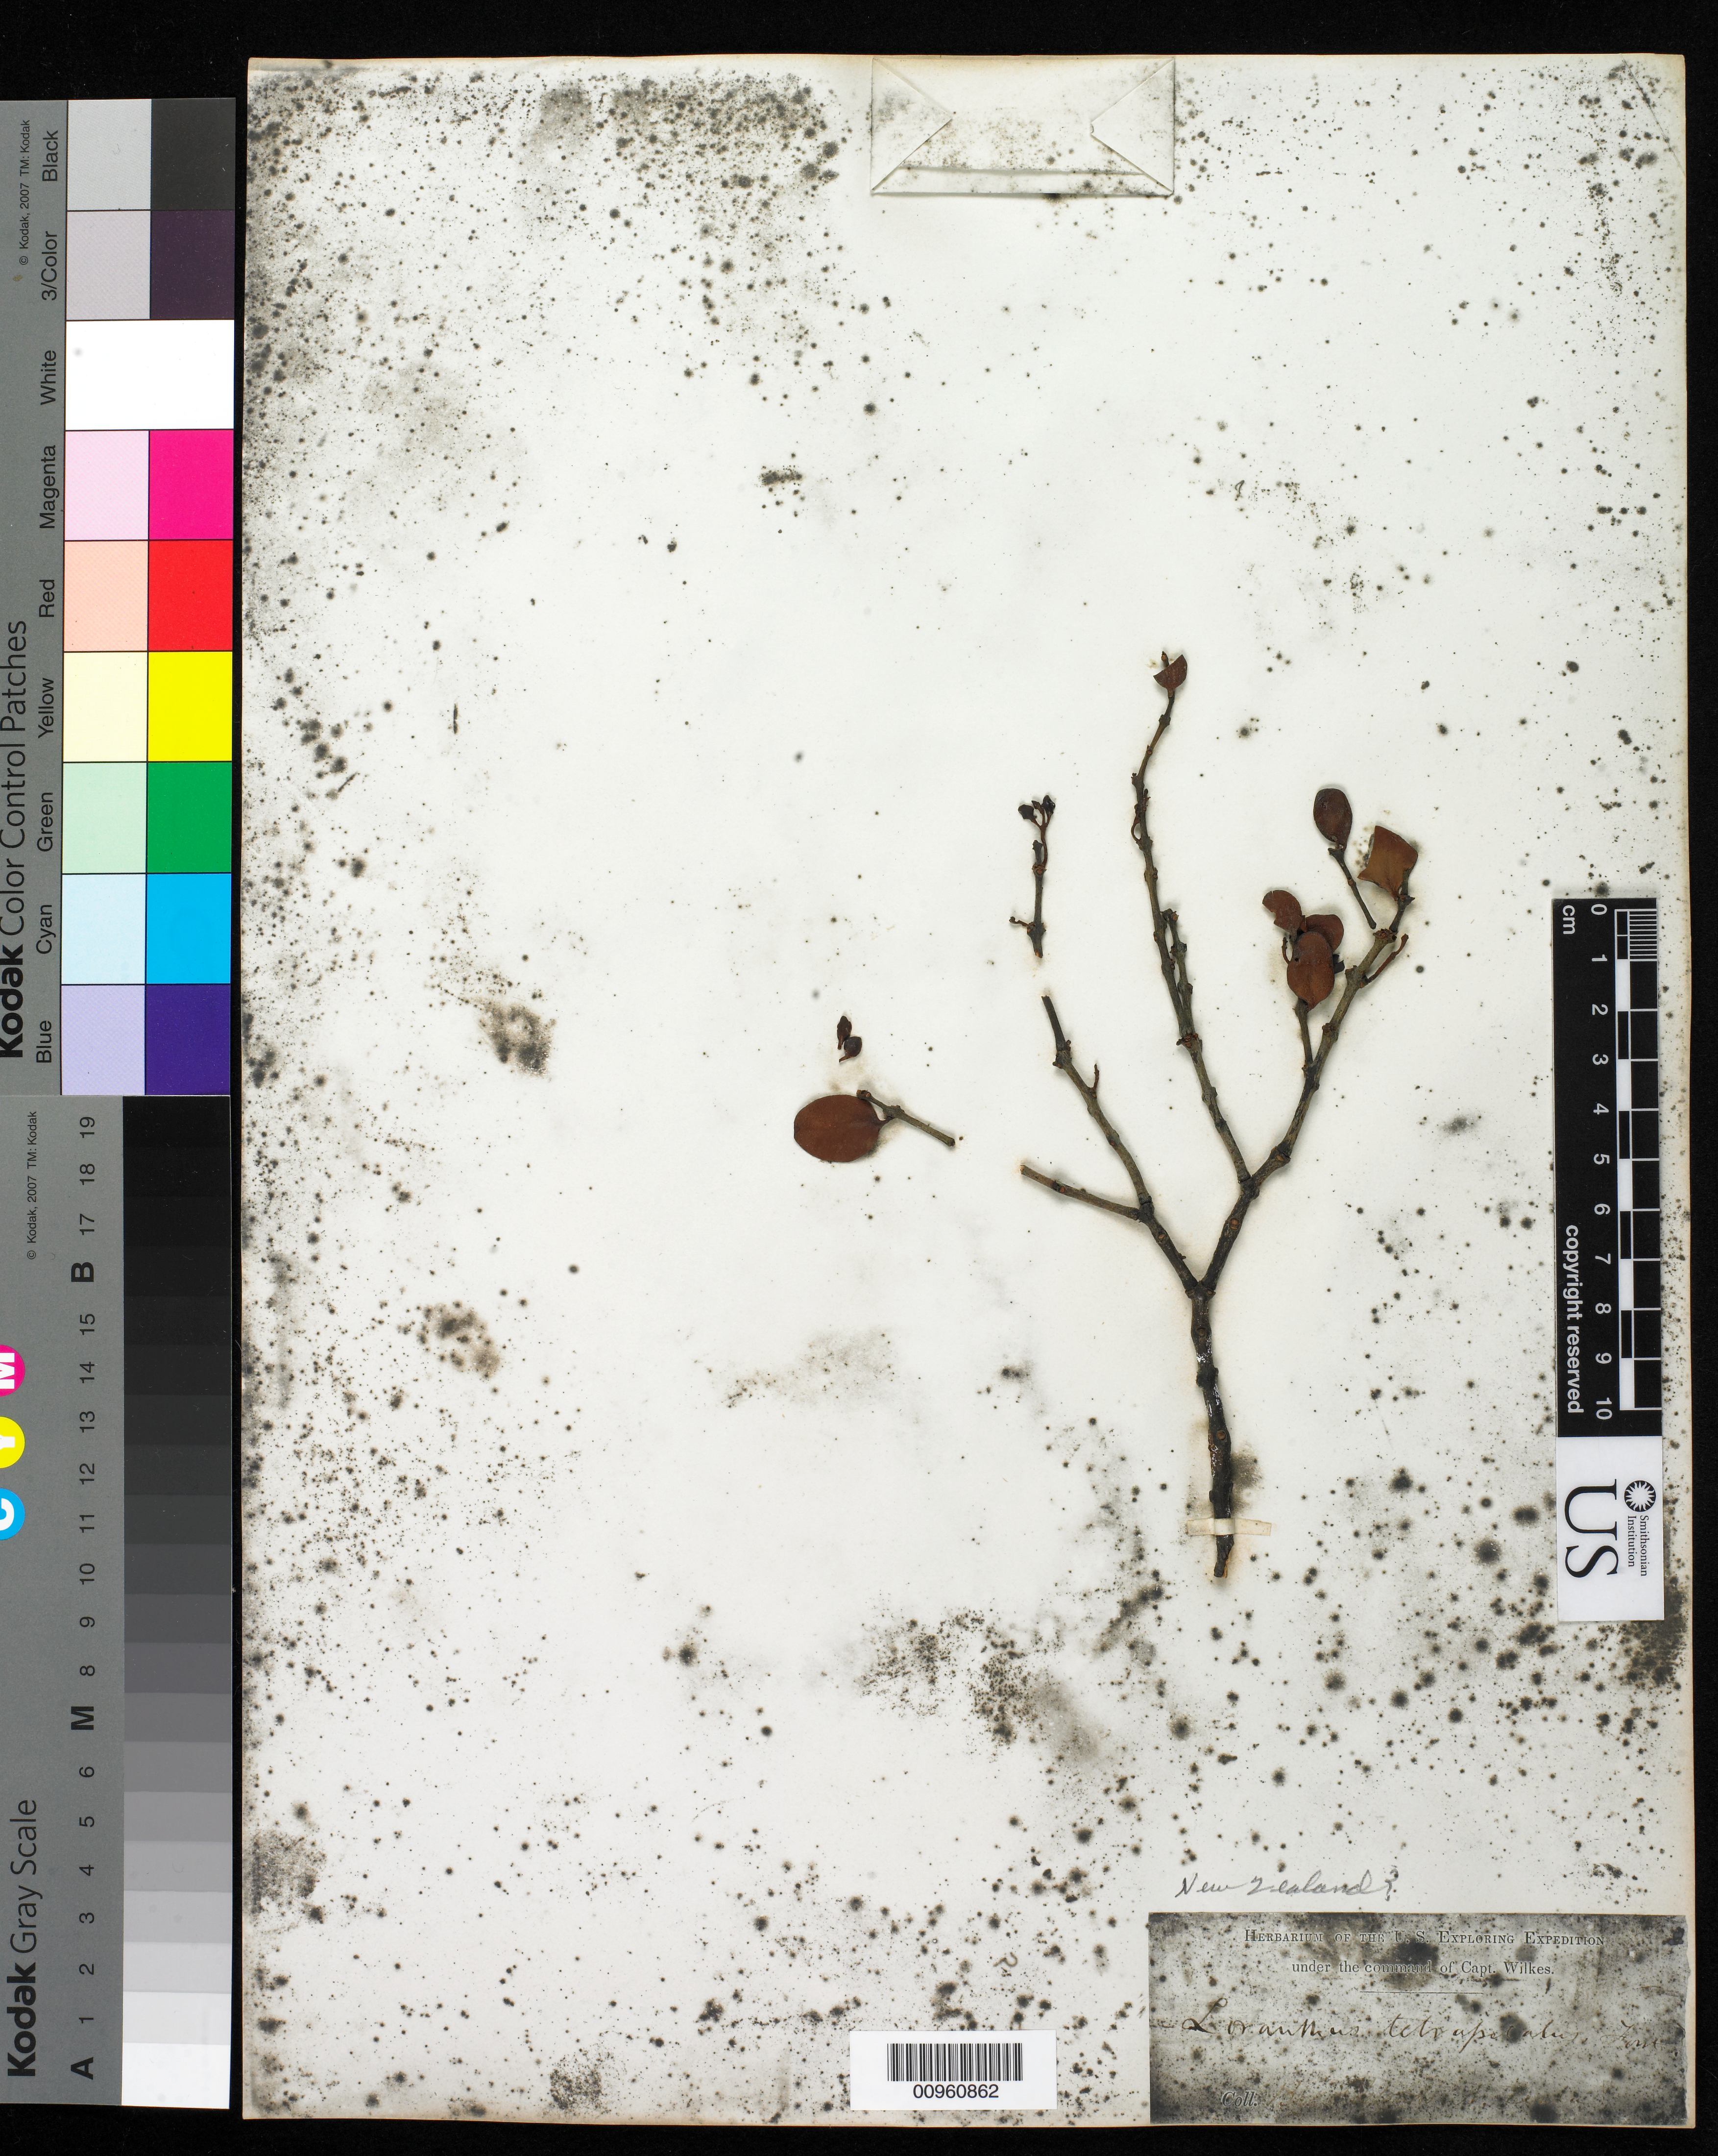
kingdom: Plantae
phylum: Tracheophyta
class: Magnoliopsida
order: Santalales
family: Loranthaceae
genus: Peraxilla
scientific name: Peraxilla tetrapetala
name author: (L. f.) Tiegh.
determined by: Strong, Mark T., (BOT), Smithsonian Institution - National Museum of Natural History (UNITED STATES)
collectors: Wilkes Explor. Exped.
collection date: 1838/1842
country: New Zealand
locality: Bay of Islands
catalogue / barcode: US 98767